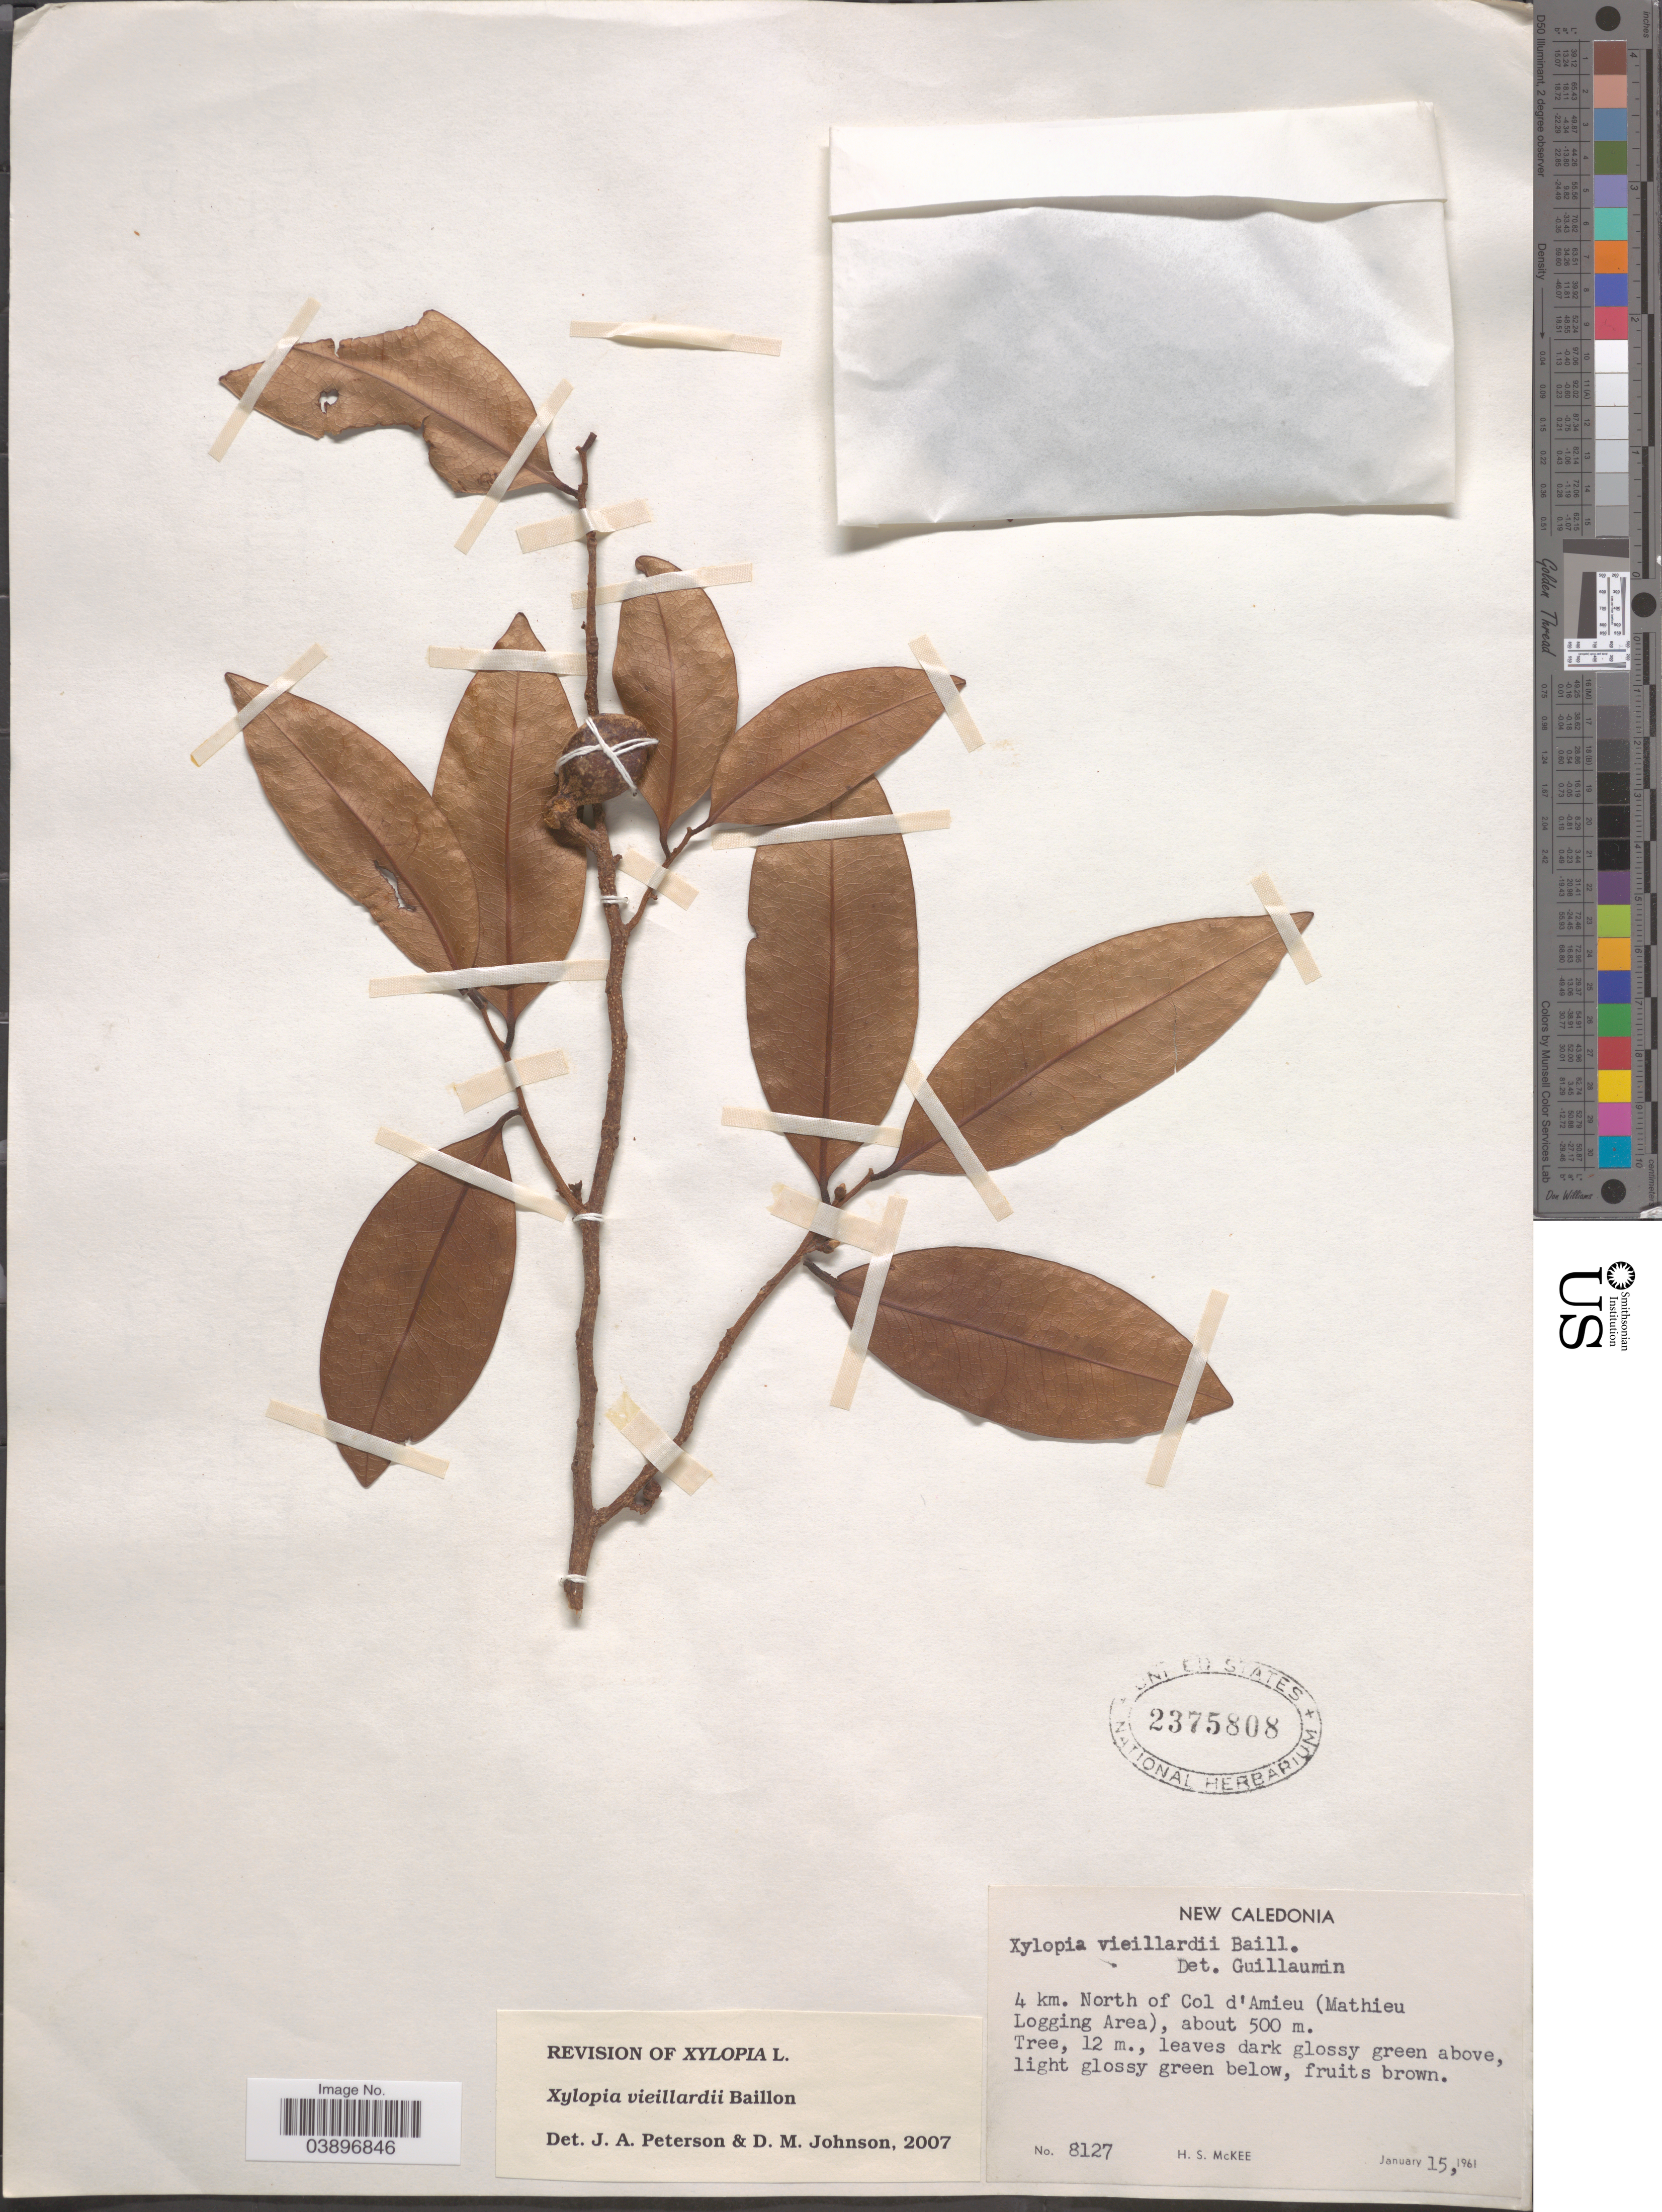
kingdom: Plantae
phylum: Tracheophyta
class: Magnoliopsida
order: Magnoliales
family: Annonaceae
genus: Xylopia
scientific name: Xylopia pancheri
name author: Baill.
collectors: H. S. McKee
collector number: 8127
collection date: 1961-01-15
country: New Caledonia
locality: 4 km. North of Col d'Amieu (Mathieu Logging Area).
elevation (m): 500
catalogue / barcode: US 2375808